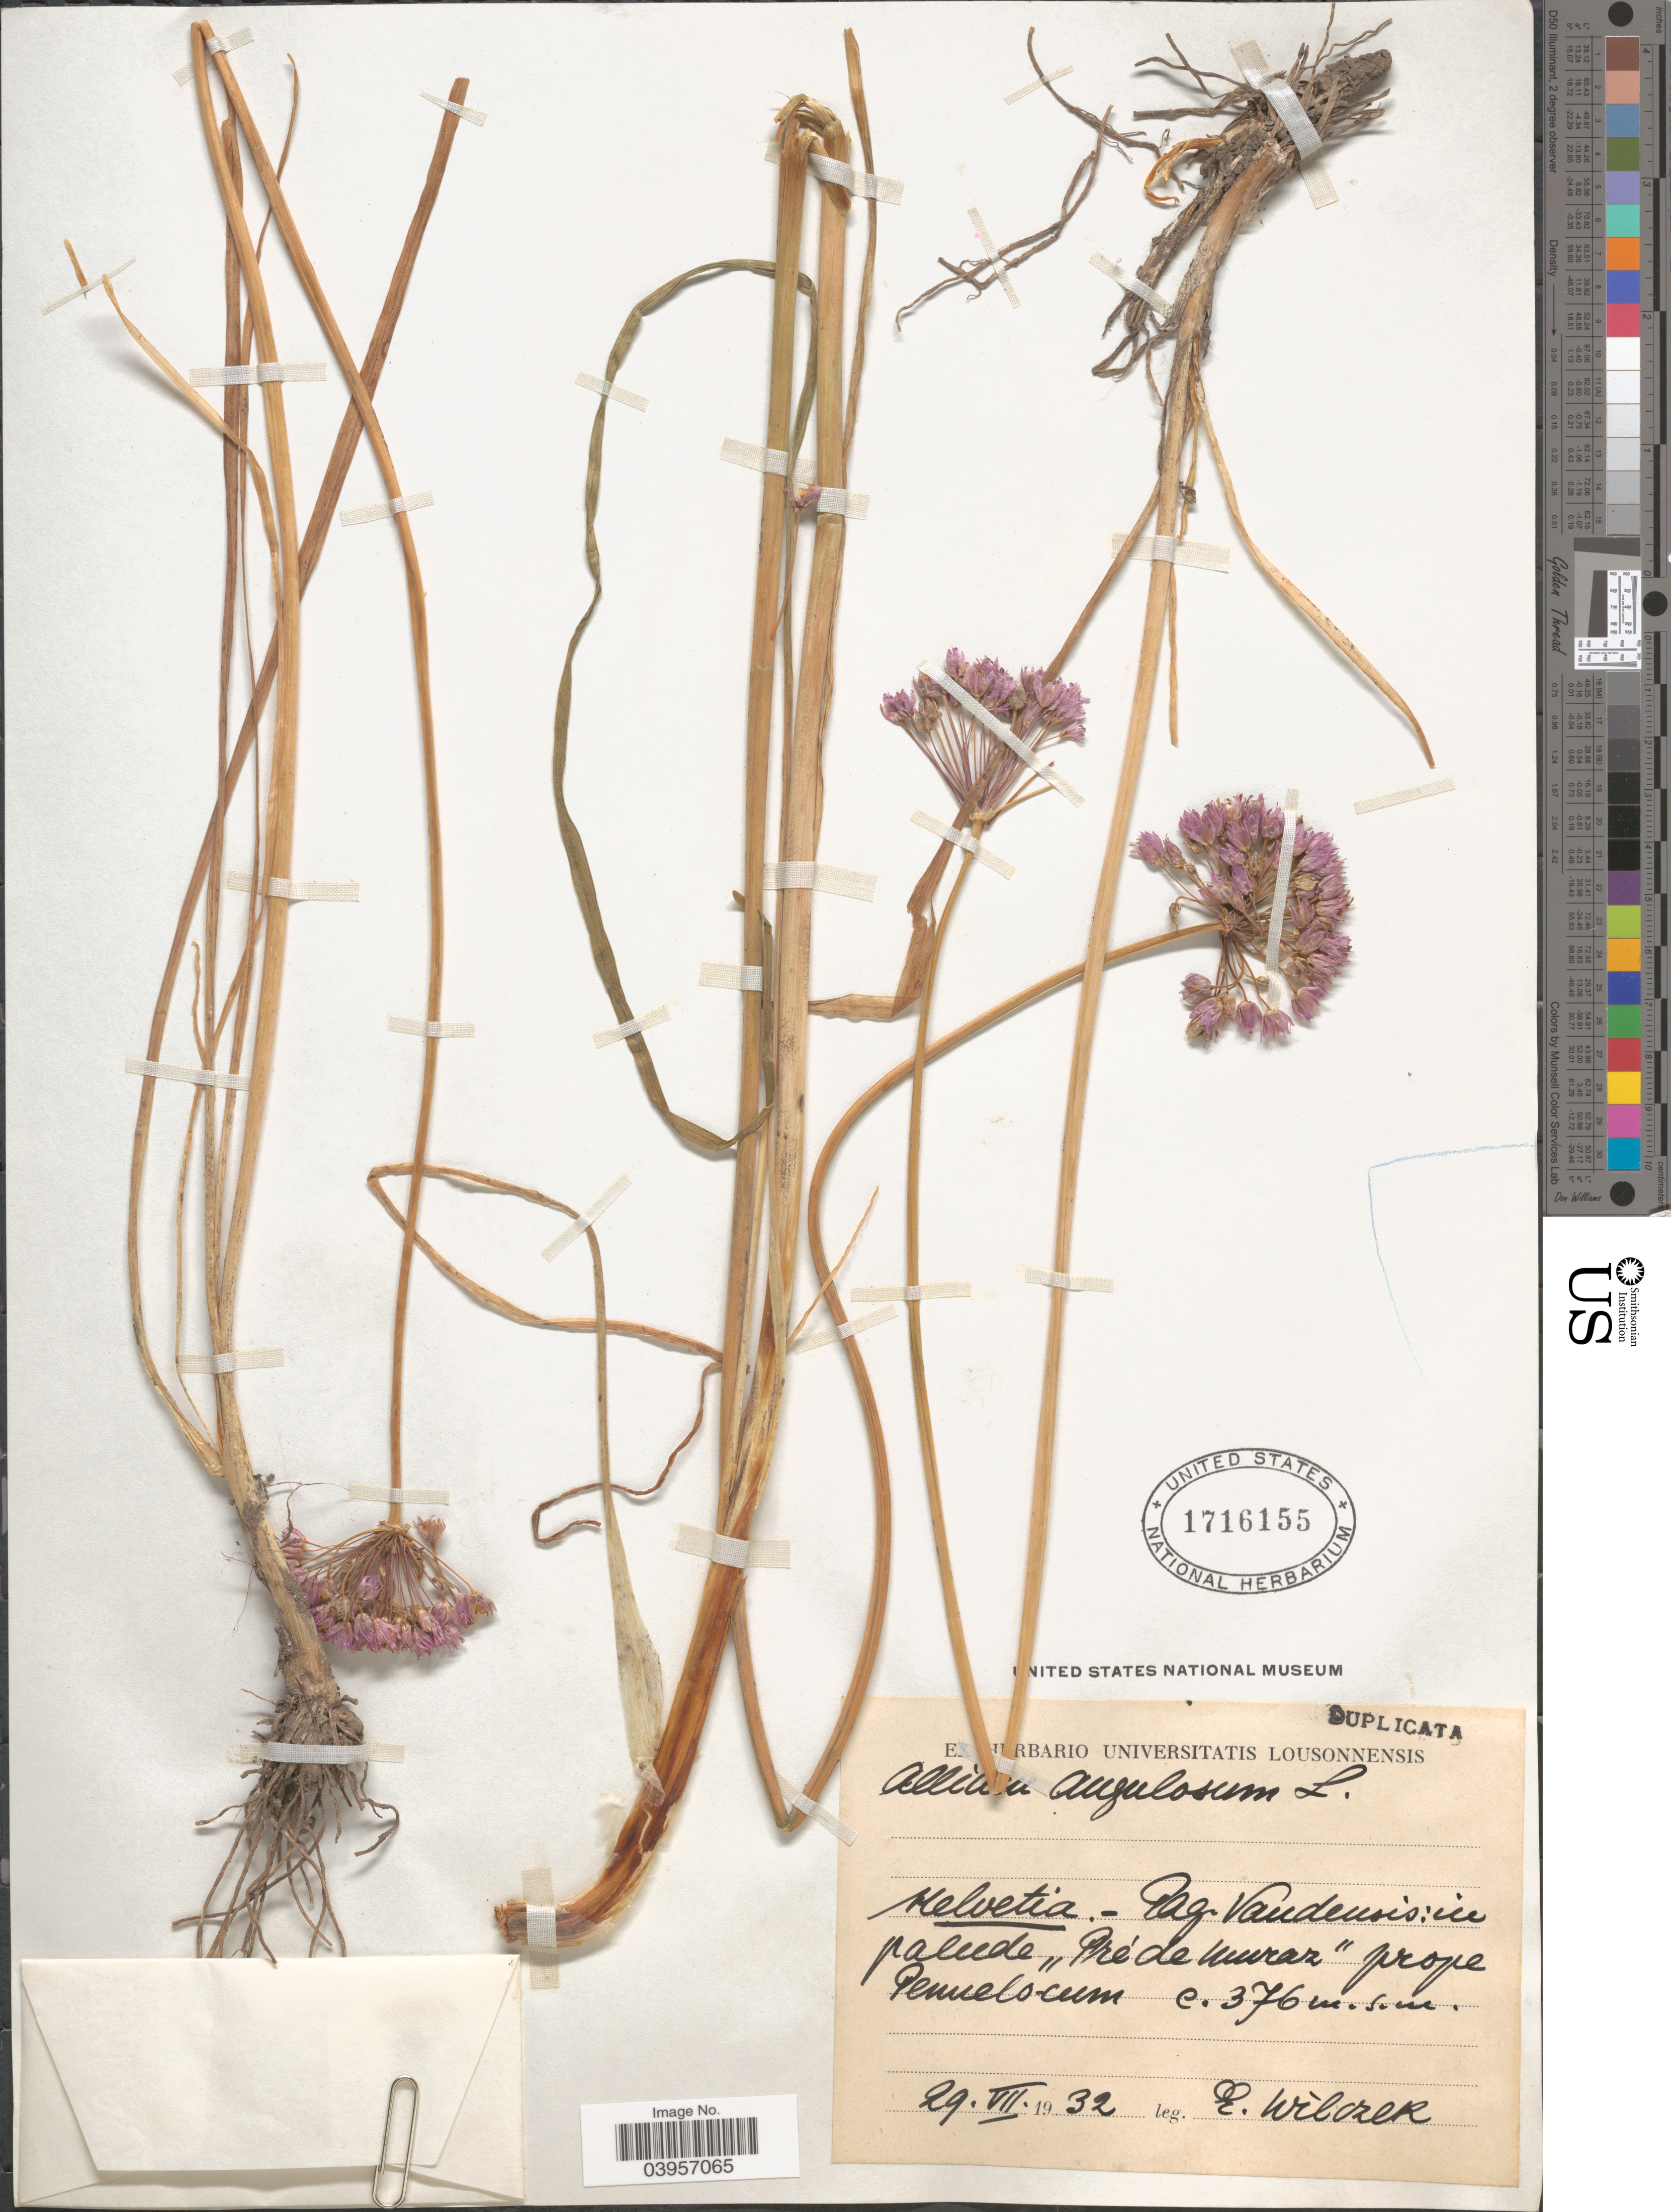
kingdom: Plantae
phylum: Tracheophyta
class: Liliopsida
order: Asparagales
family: Amaryllidaceae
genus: Allium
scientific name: Allium angulosum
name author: L.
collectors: E. Wilczek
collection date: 1932-07-29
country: Switzerland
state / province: Vaud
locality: Pag. Vaudensis: In palude "Pré de Muraz" prope Penuelo-cum.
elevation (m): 376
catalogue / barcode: US 1716155